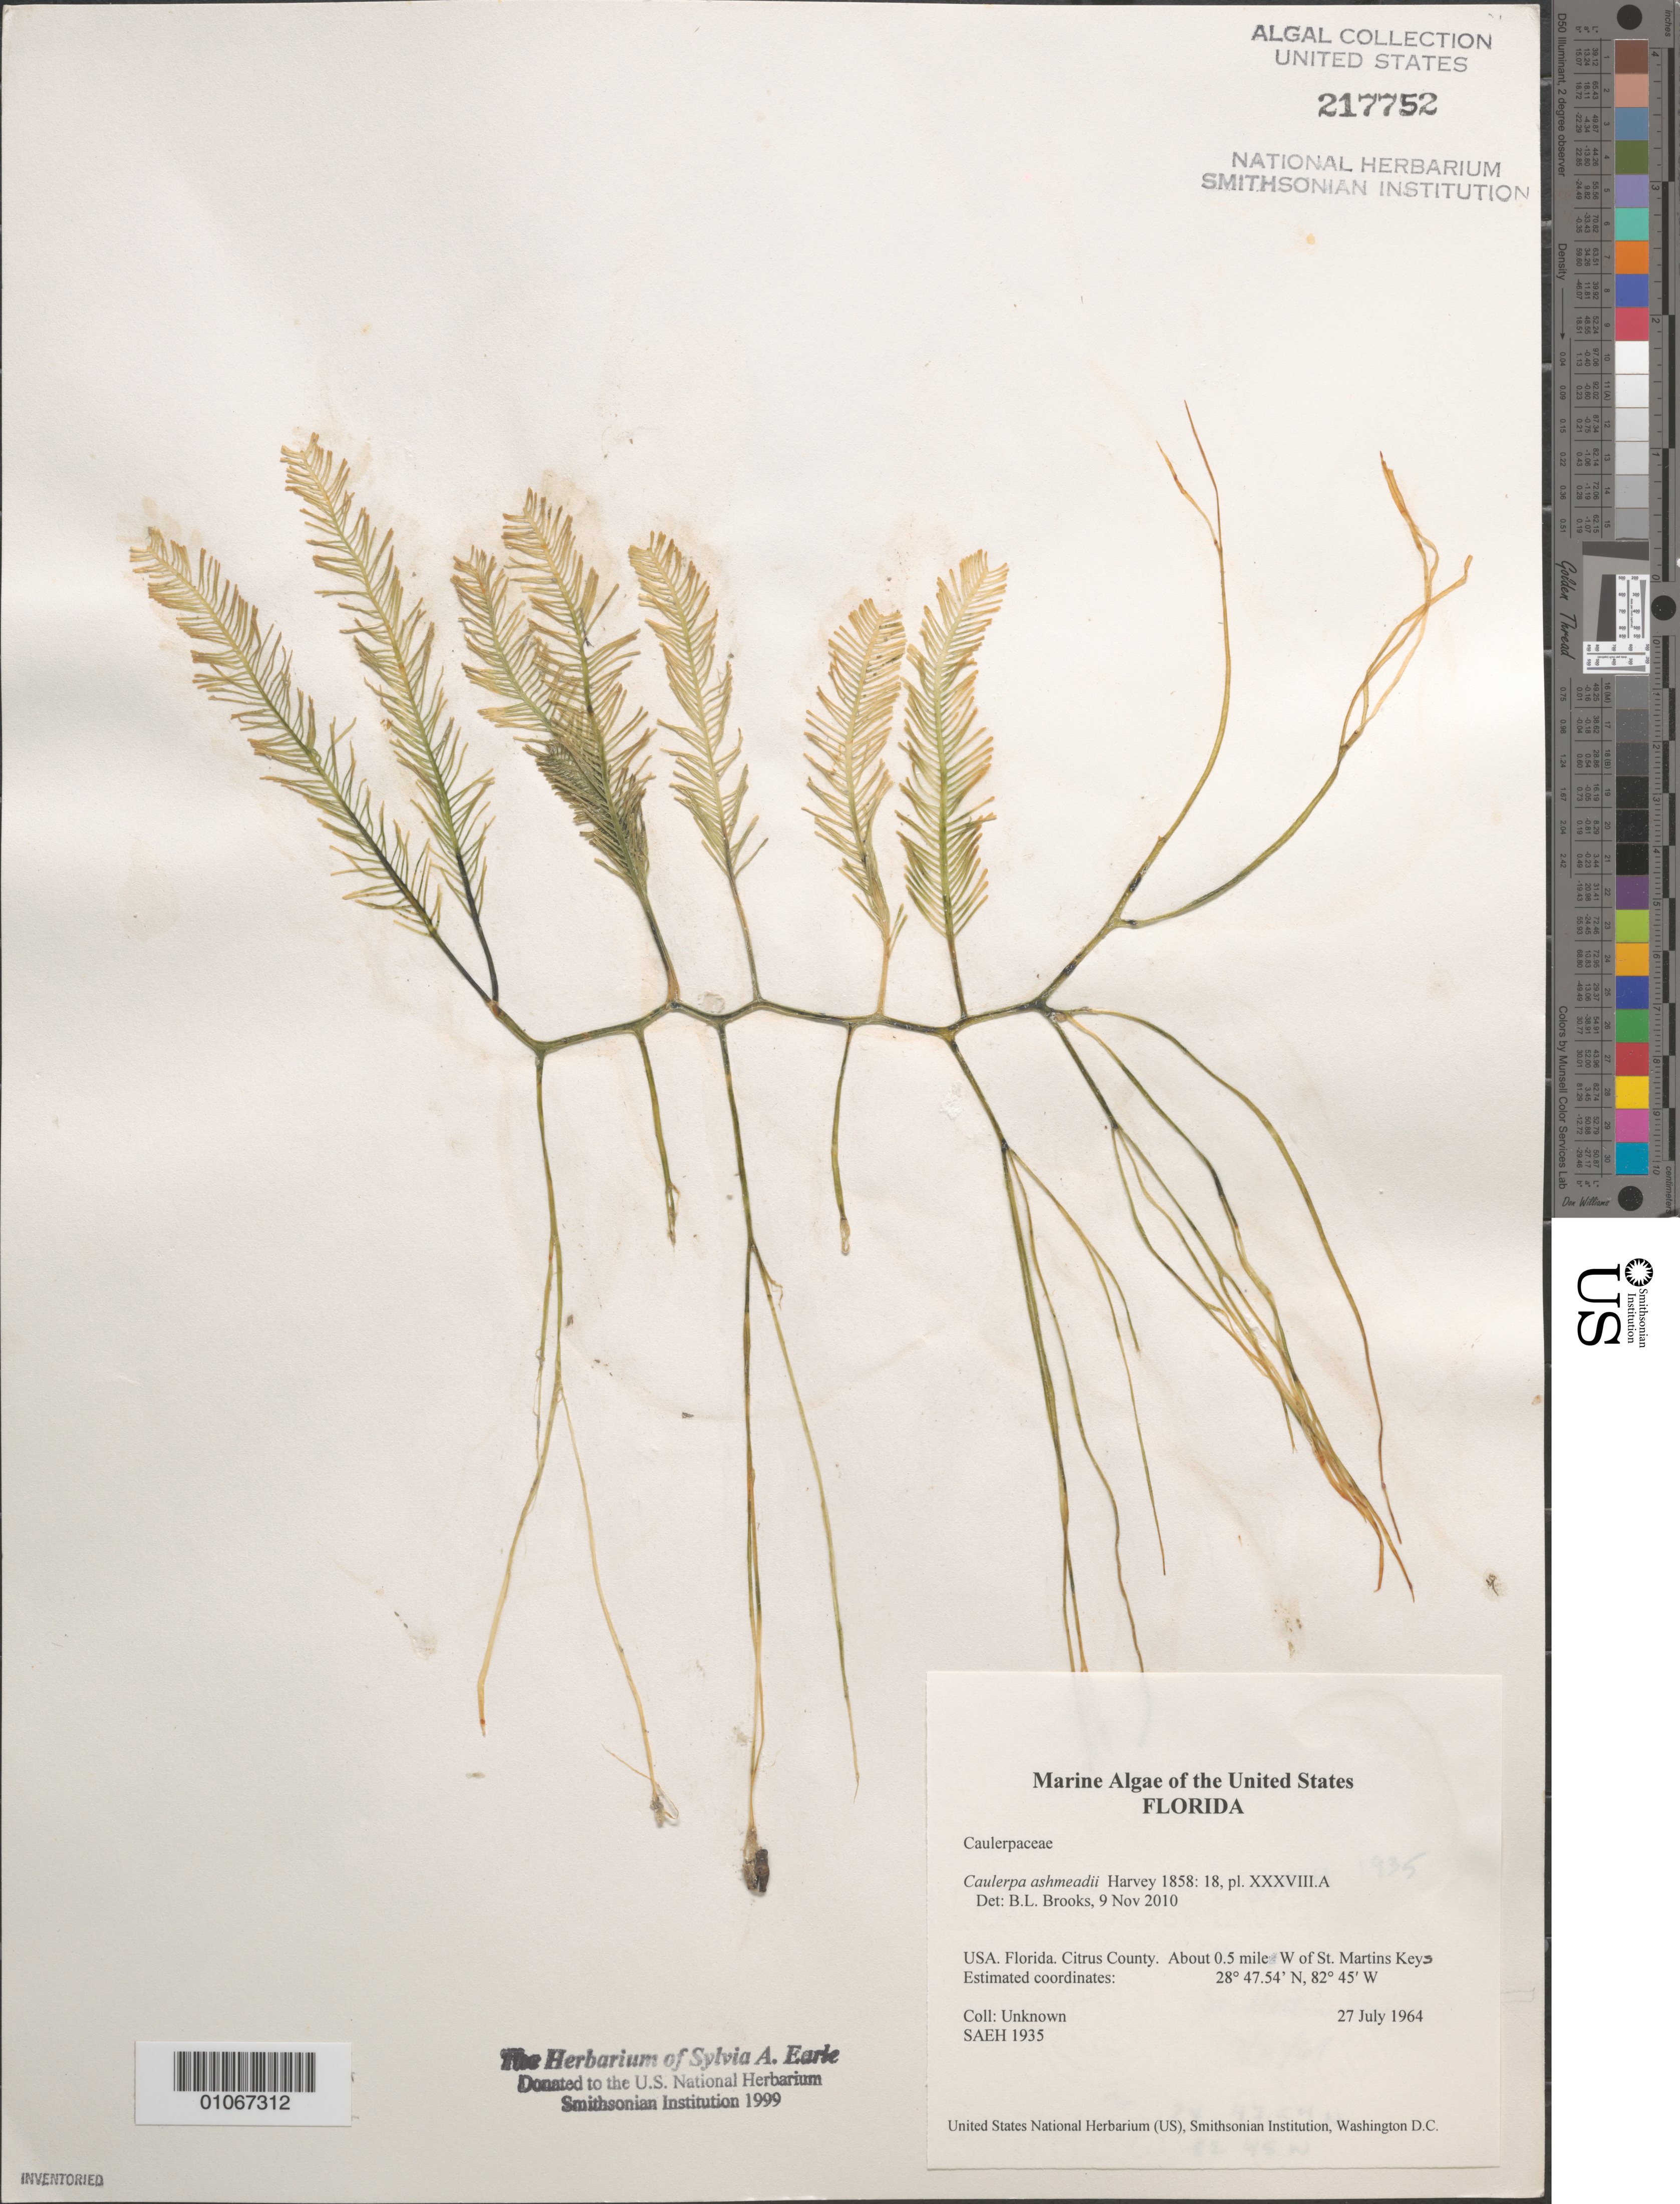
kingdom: Plantae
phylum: Chlorophyta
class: Ulvophyceae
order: Bryopsidales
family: Caulerpaceae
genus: Caulerpa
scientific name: Caulerpa ashmeadii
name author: Harv.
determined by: Brooks, B. L., (BOT), Smithsonian Institution - National Museum of Natural History (UNITED STATES)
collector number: SAEH 1935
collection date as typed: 27 Jul 1964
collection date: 1964-07-27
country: United States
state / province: Florida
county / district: Citrus County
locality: Ca. 0.5 mile west of St. Martins Keys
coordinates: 28 47.54'N, 82 45'W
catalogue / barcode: US 217752